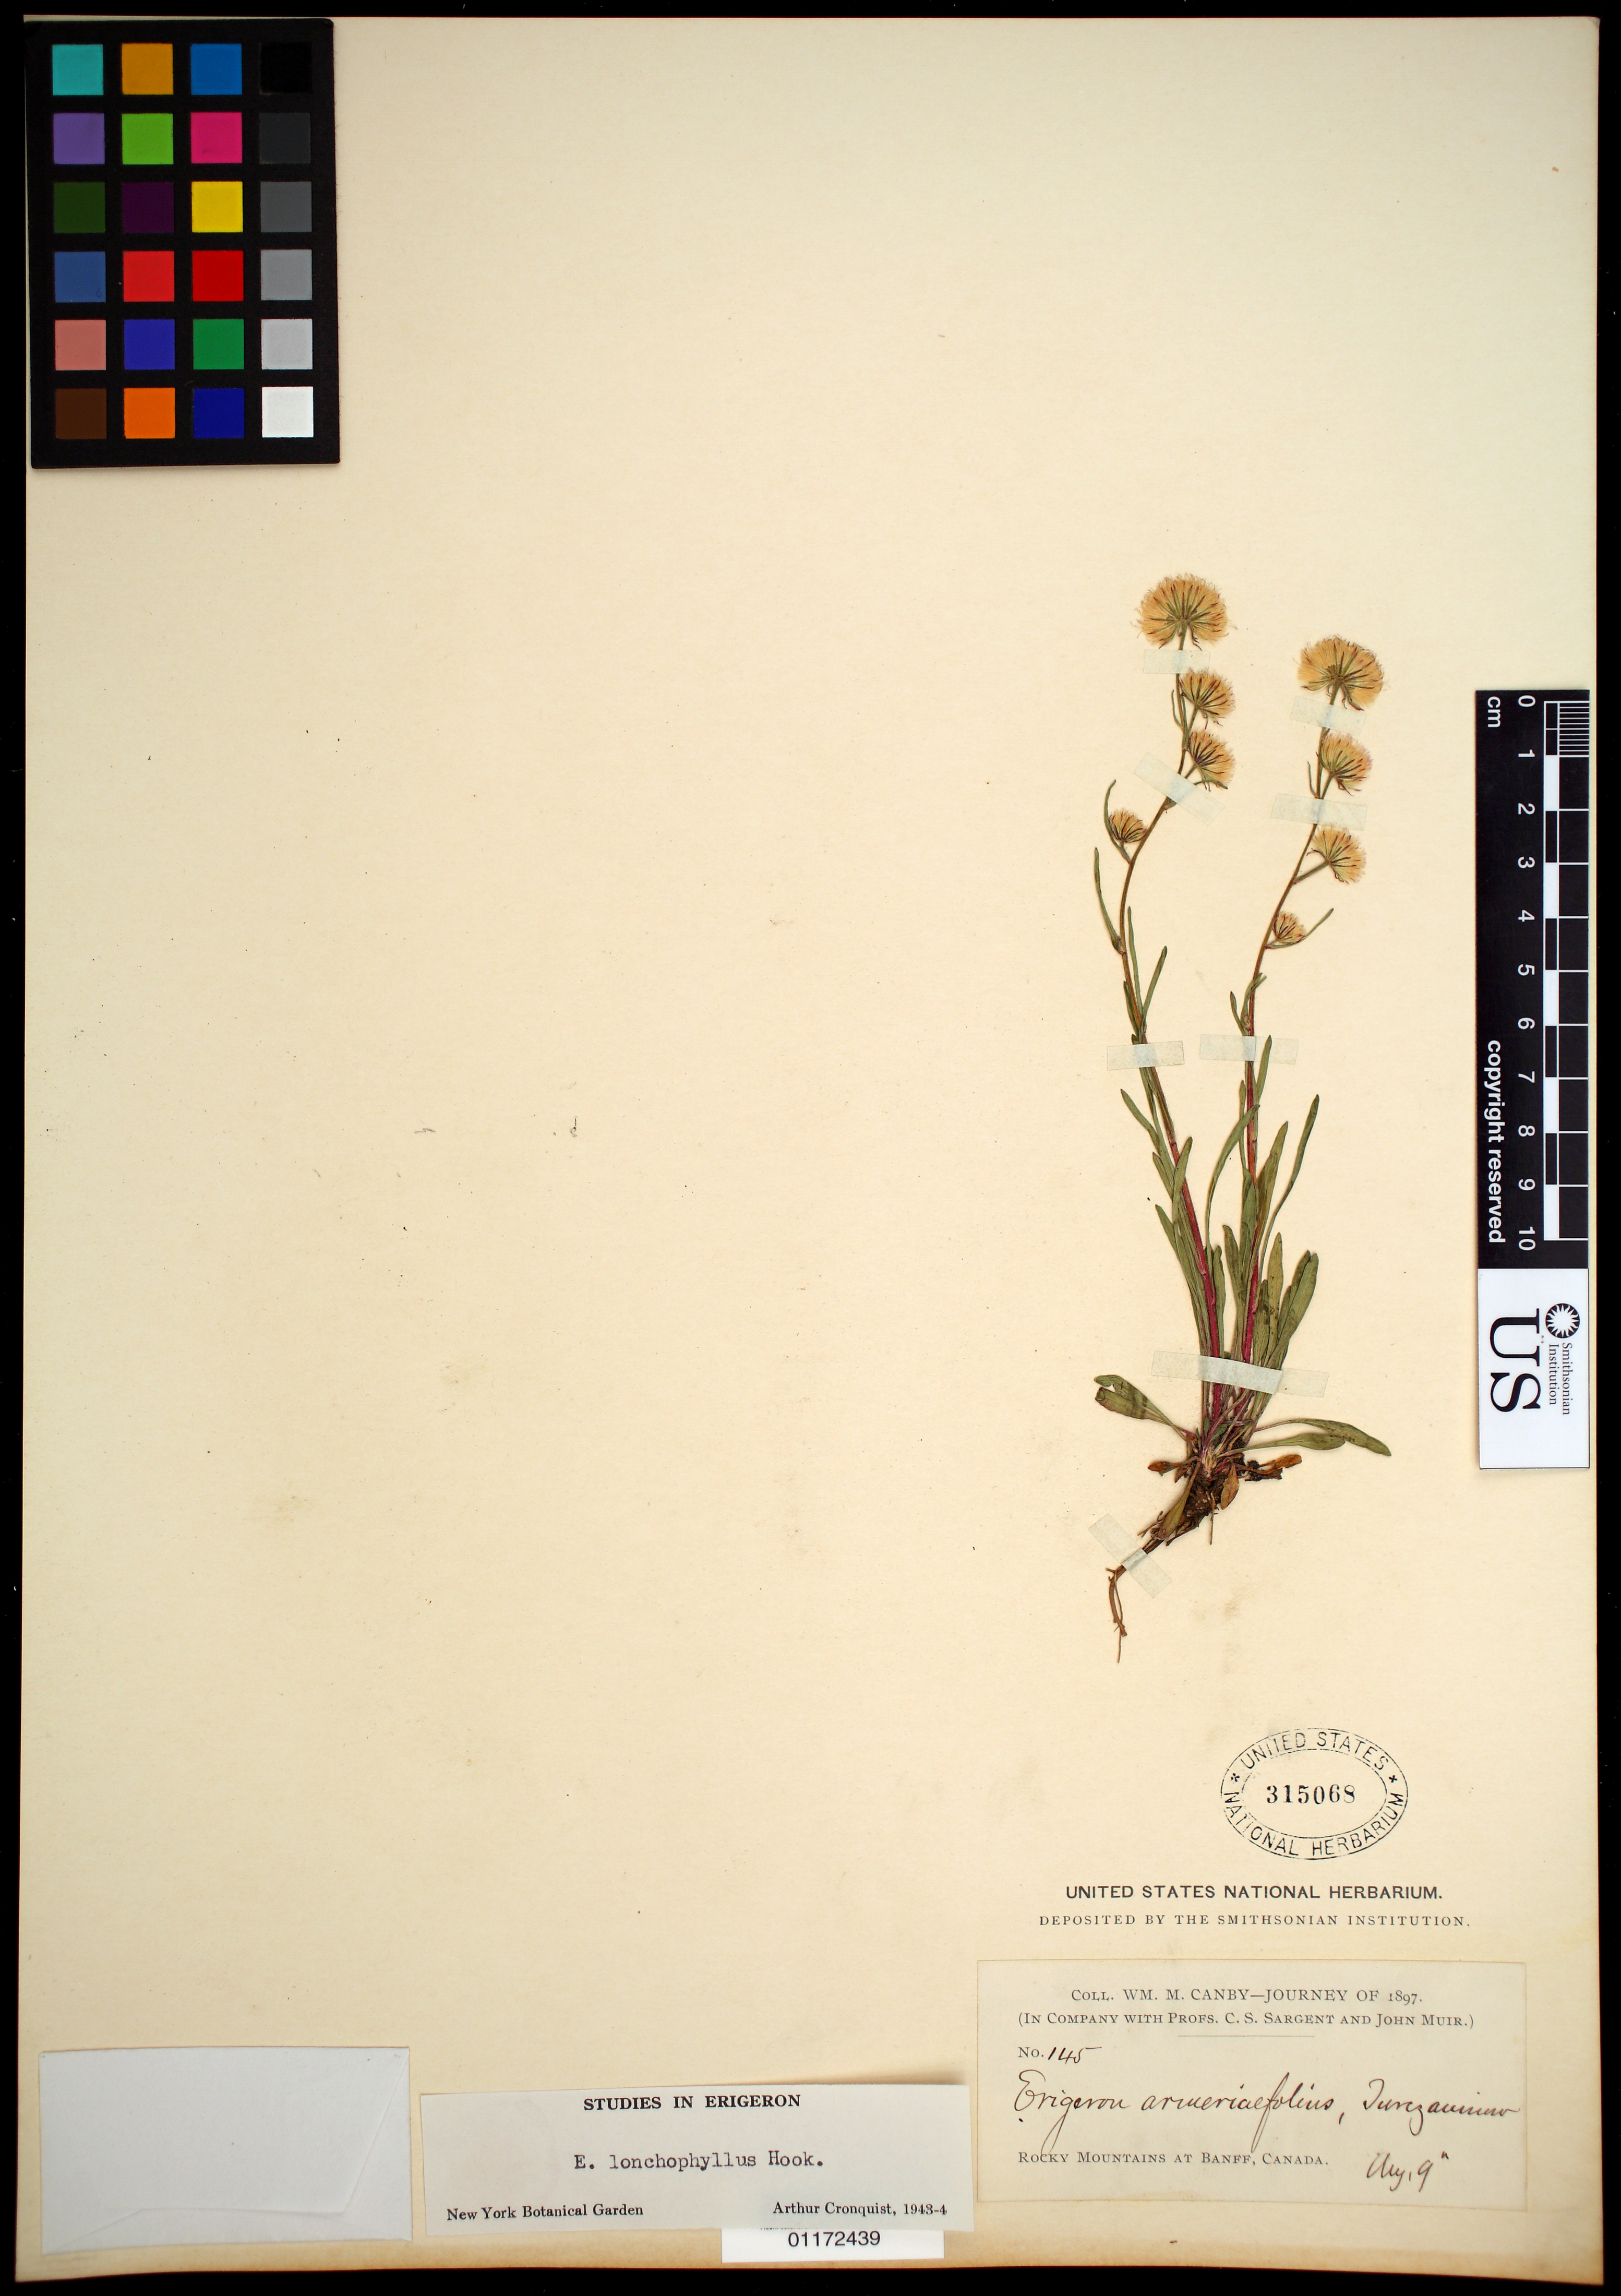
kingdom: Plantae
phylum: Tracheophyta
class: Magnoliopsida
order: Asterales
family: Asteraceae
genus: Erigeron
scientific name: Erigeron lonchophyllus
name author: Hook.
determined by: Cronquist, A. J.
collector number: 145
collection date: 1897-08-09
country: Canada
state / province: Alberta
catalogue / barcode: US 315068